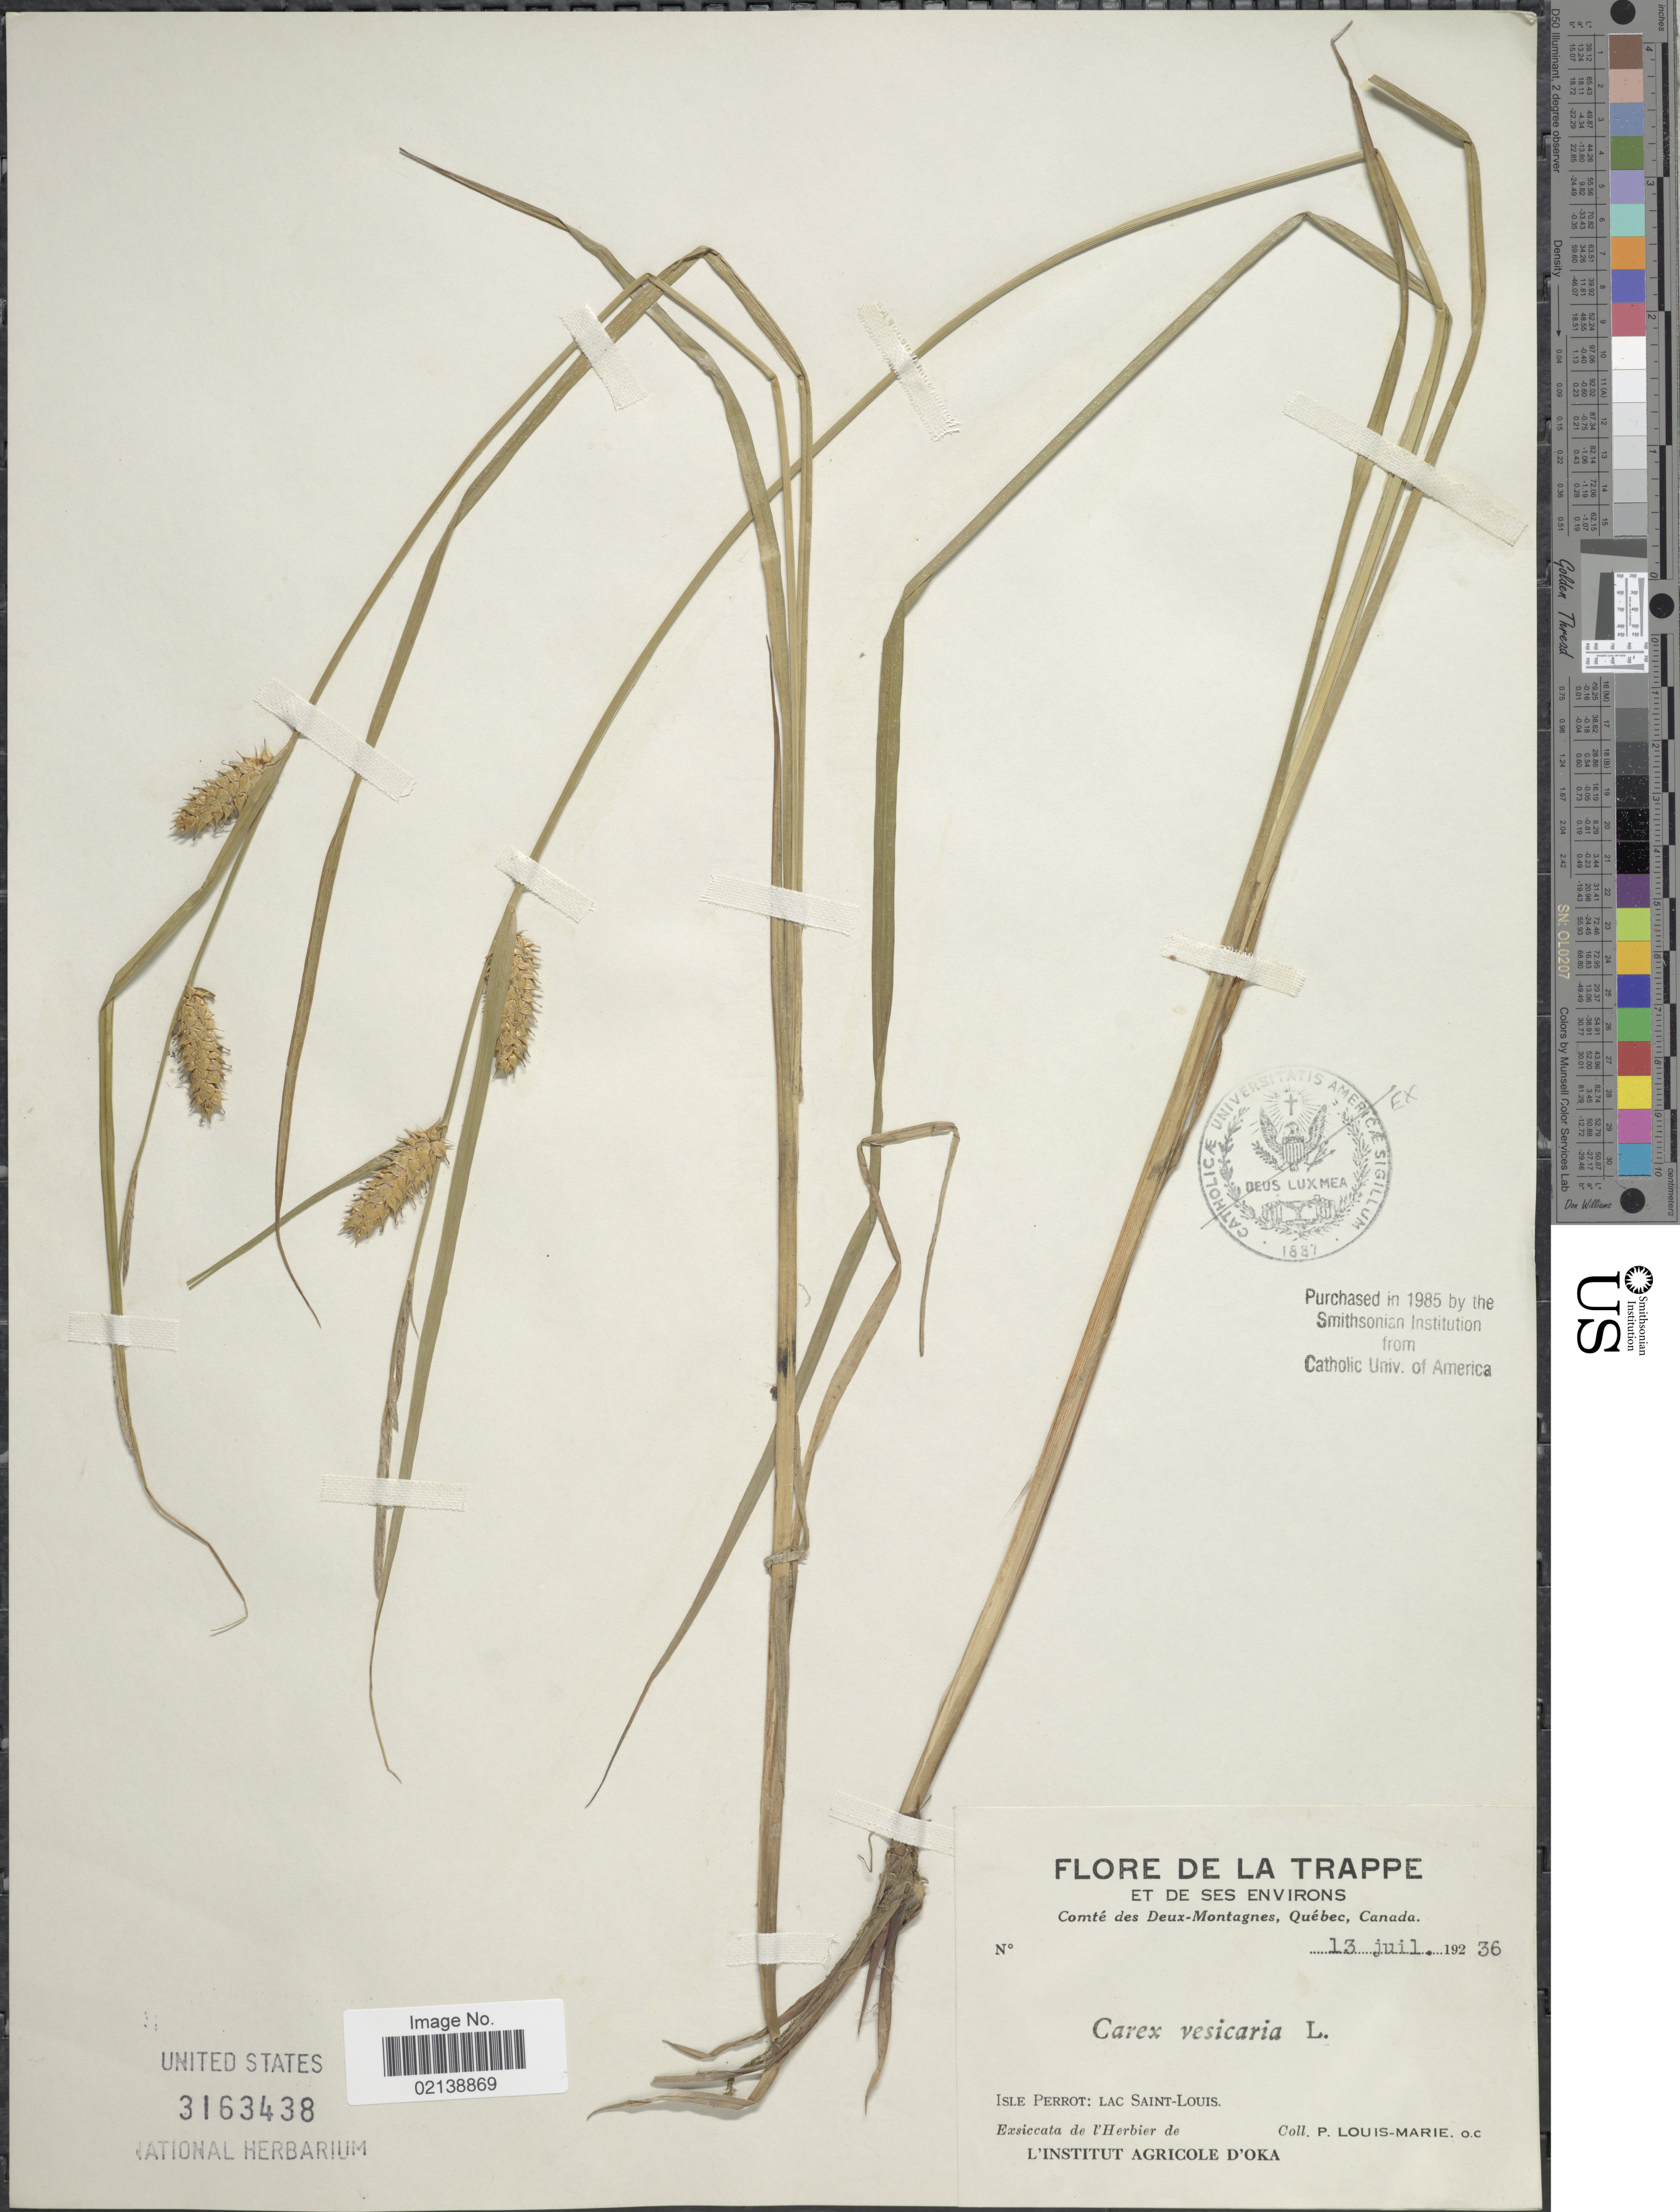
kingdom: Plantae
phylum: Tracheophyta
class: Liliopsida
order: Poales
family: Cyperaceae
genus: Carex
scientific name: Carex vesicaria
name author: L.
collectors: L.-M. LaLonde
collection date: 1936-07-13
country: Canada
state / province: Quebec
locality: De La Trappe et de ses environs, Comte des Deux-Montagnes, Isle Perrot: Lac Saint-Louis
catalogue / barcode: US 3163438